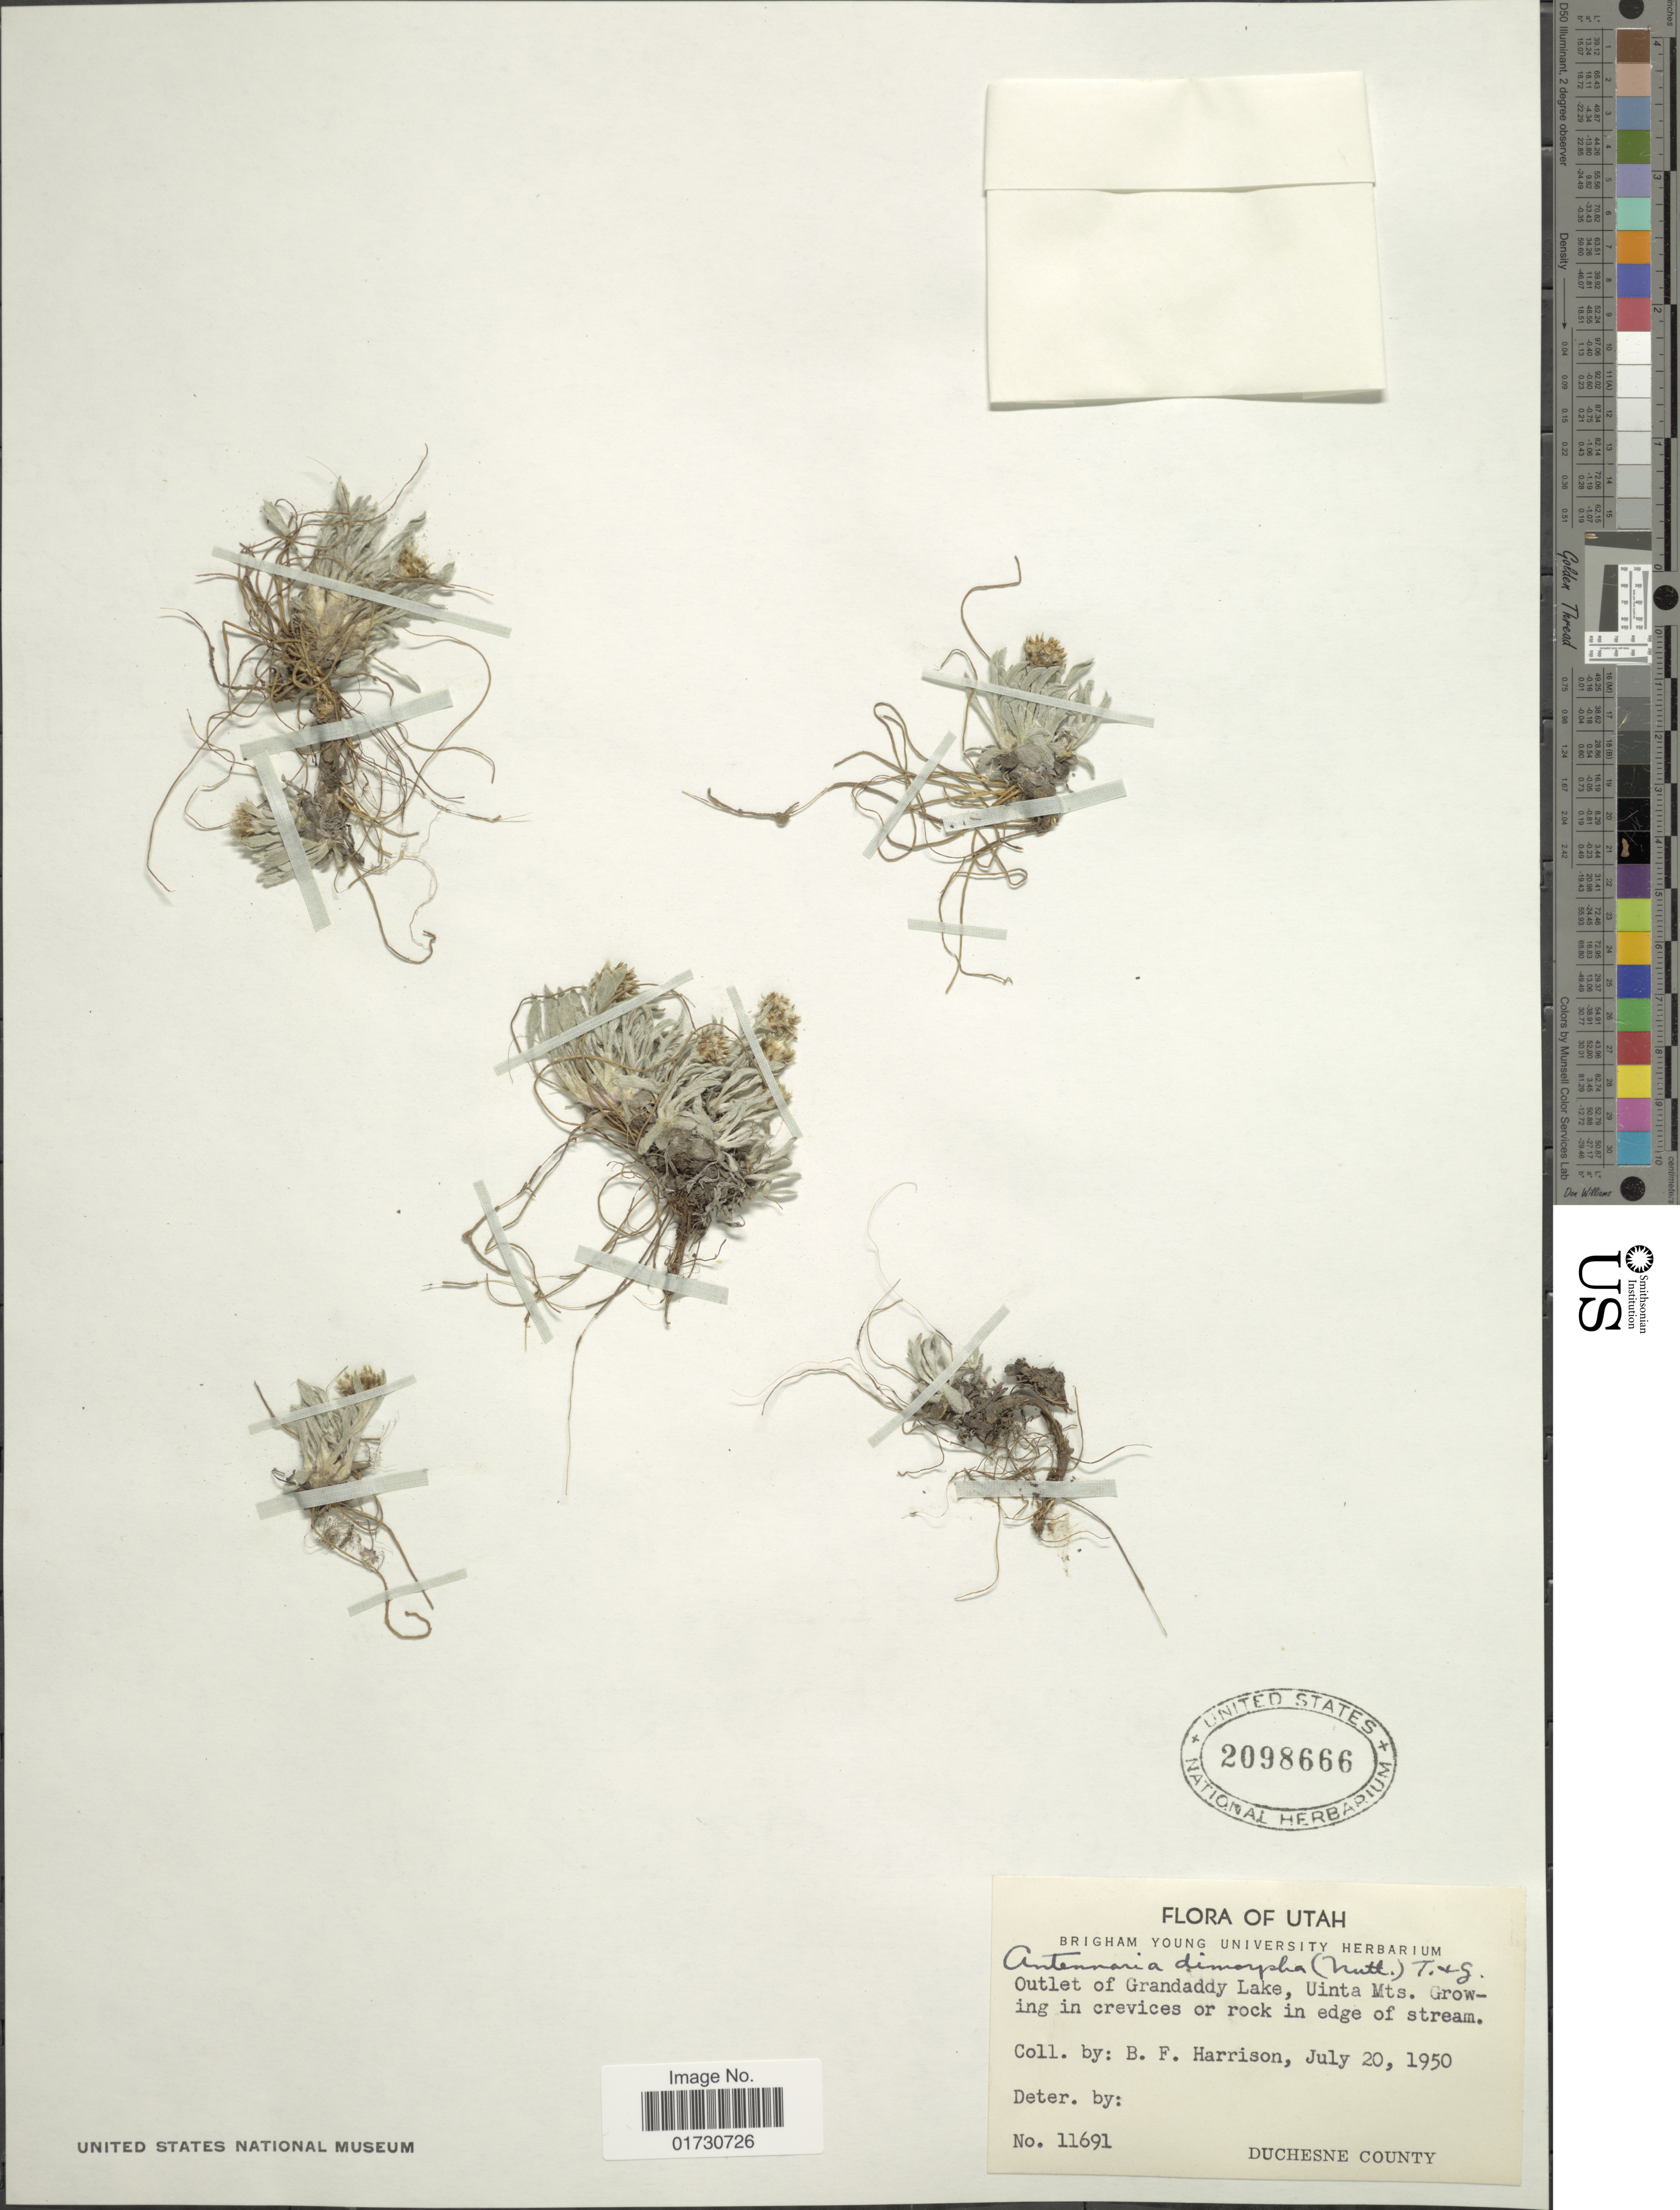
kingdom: Plantae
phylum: Tracheophyta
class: Magnoliopsida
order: Asterales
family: Asteraceae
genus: Antennaria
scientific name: Antennaria dimorpha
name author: (Nutt.) Torr. & A. Gray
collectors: B. F. Harrison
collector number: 11691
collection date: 1950-07-20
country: United States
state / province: Utah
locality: Outlet of Grandaddy Lake, Uinta Mts., Growing in crevices or rock in edge of stream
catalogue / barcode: US 2098666